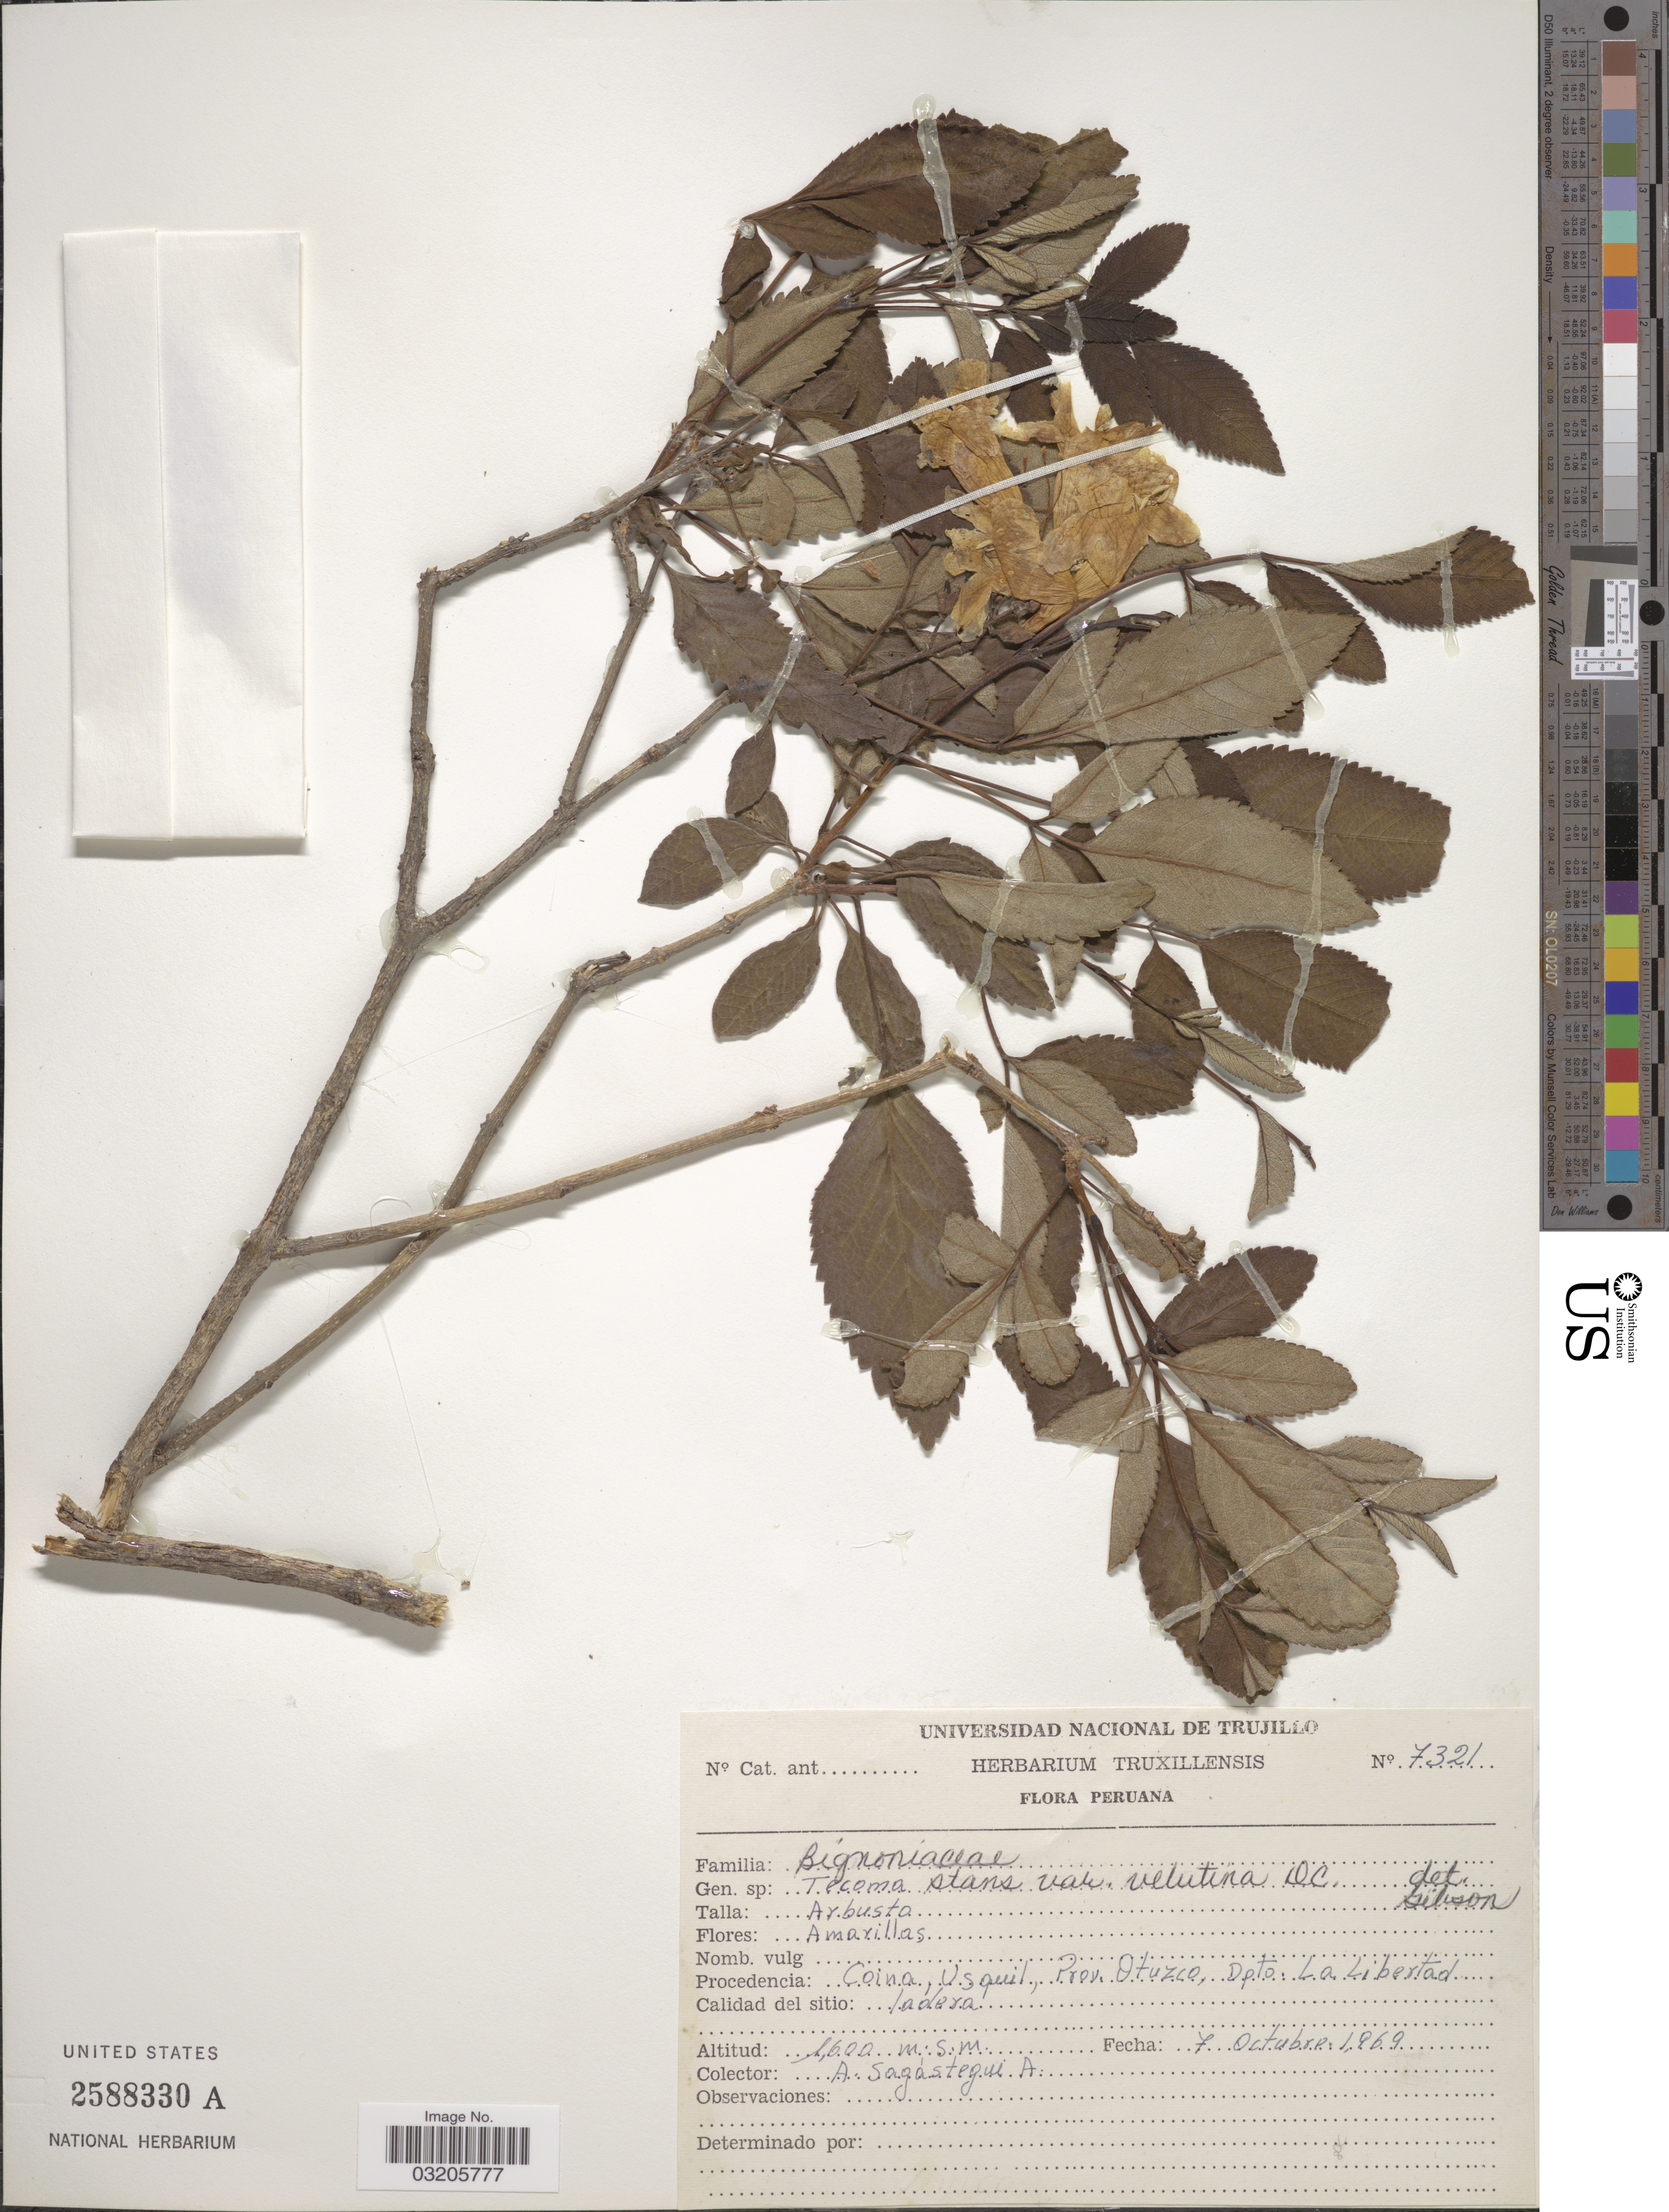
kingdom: Plantae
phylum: Tracheophyta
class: Magnoliopsida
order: Lamiales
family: Bignoniaceae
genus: Tecoma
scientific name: Tecoma stans var. velutina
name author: DC.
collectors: A. Sagástegui A.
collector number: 7321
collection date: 1969-10-07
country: Peru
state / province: La Libertad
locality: Coina, Usquil, Prov. Otuzco, Dpto. La Libertad.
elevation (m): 1600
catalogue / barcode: US 2588330A